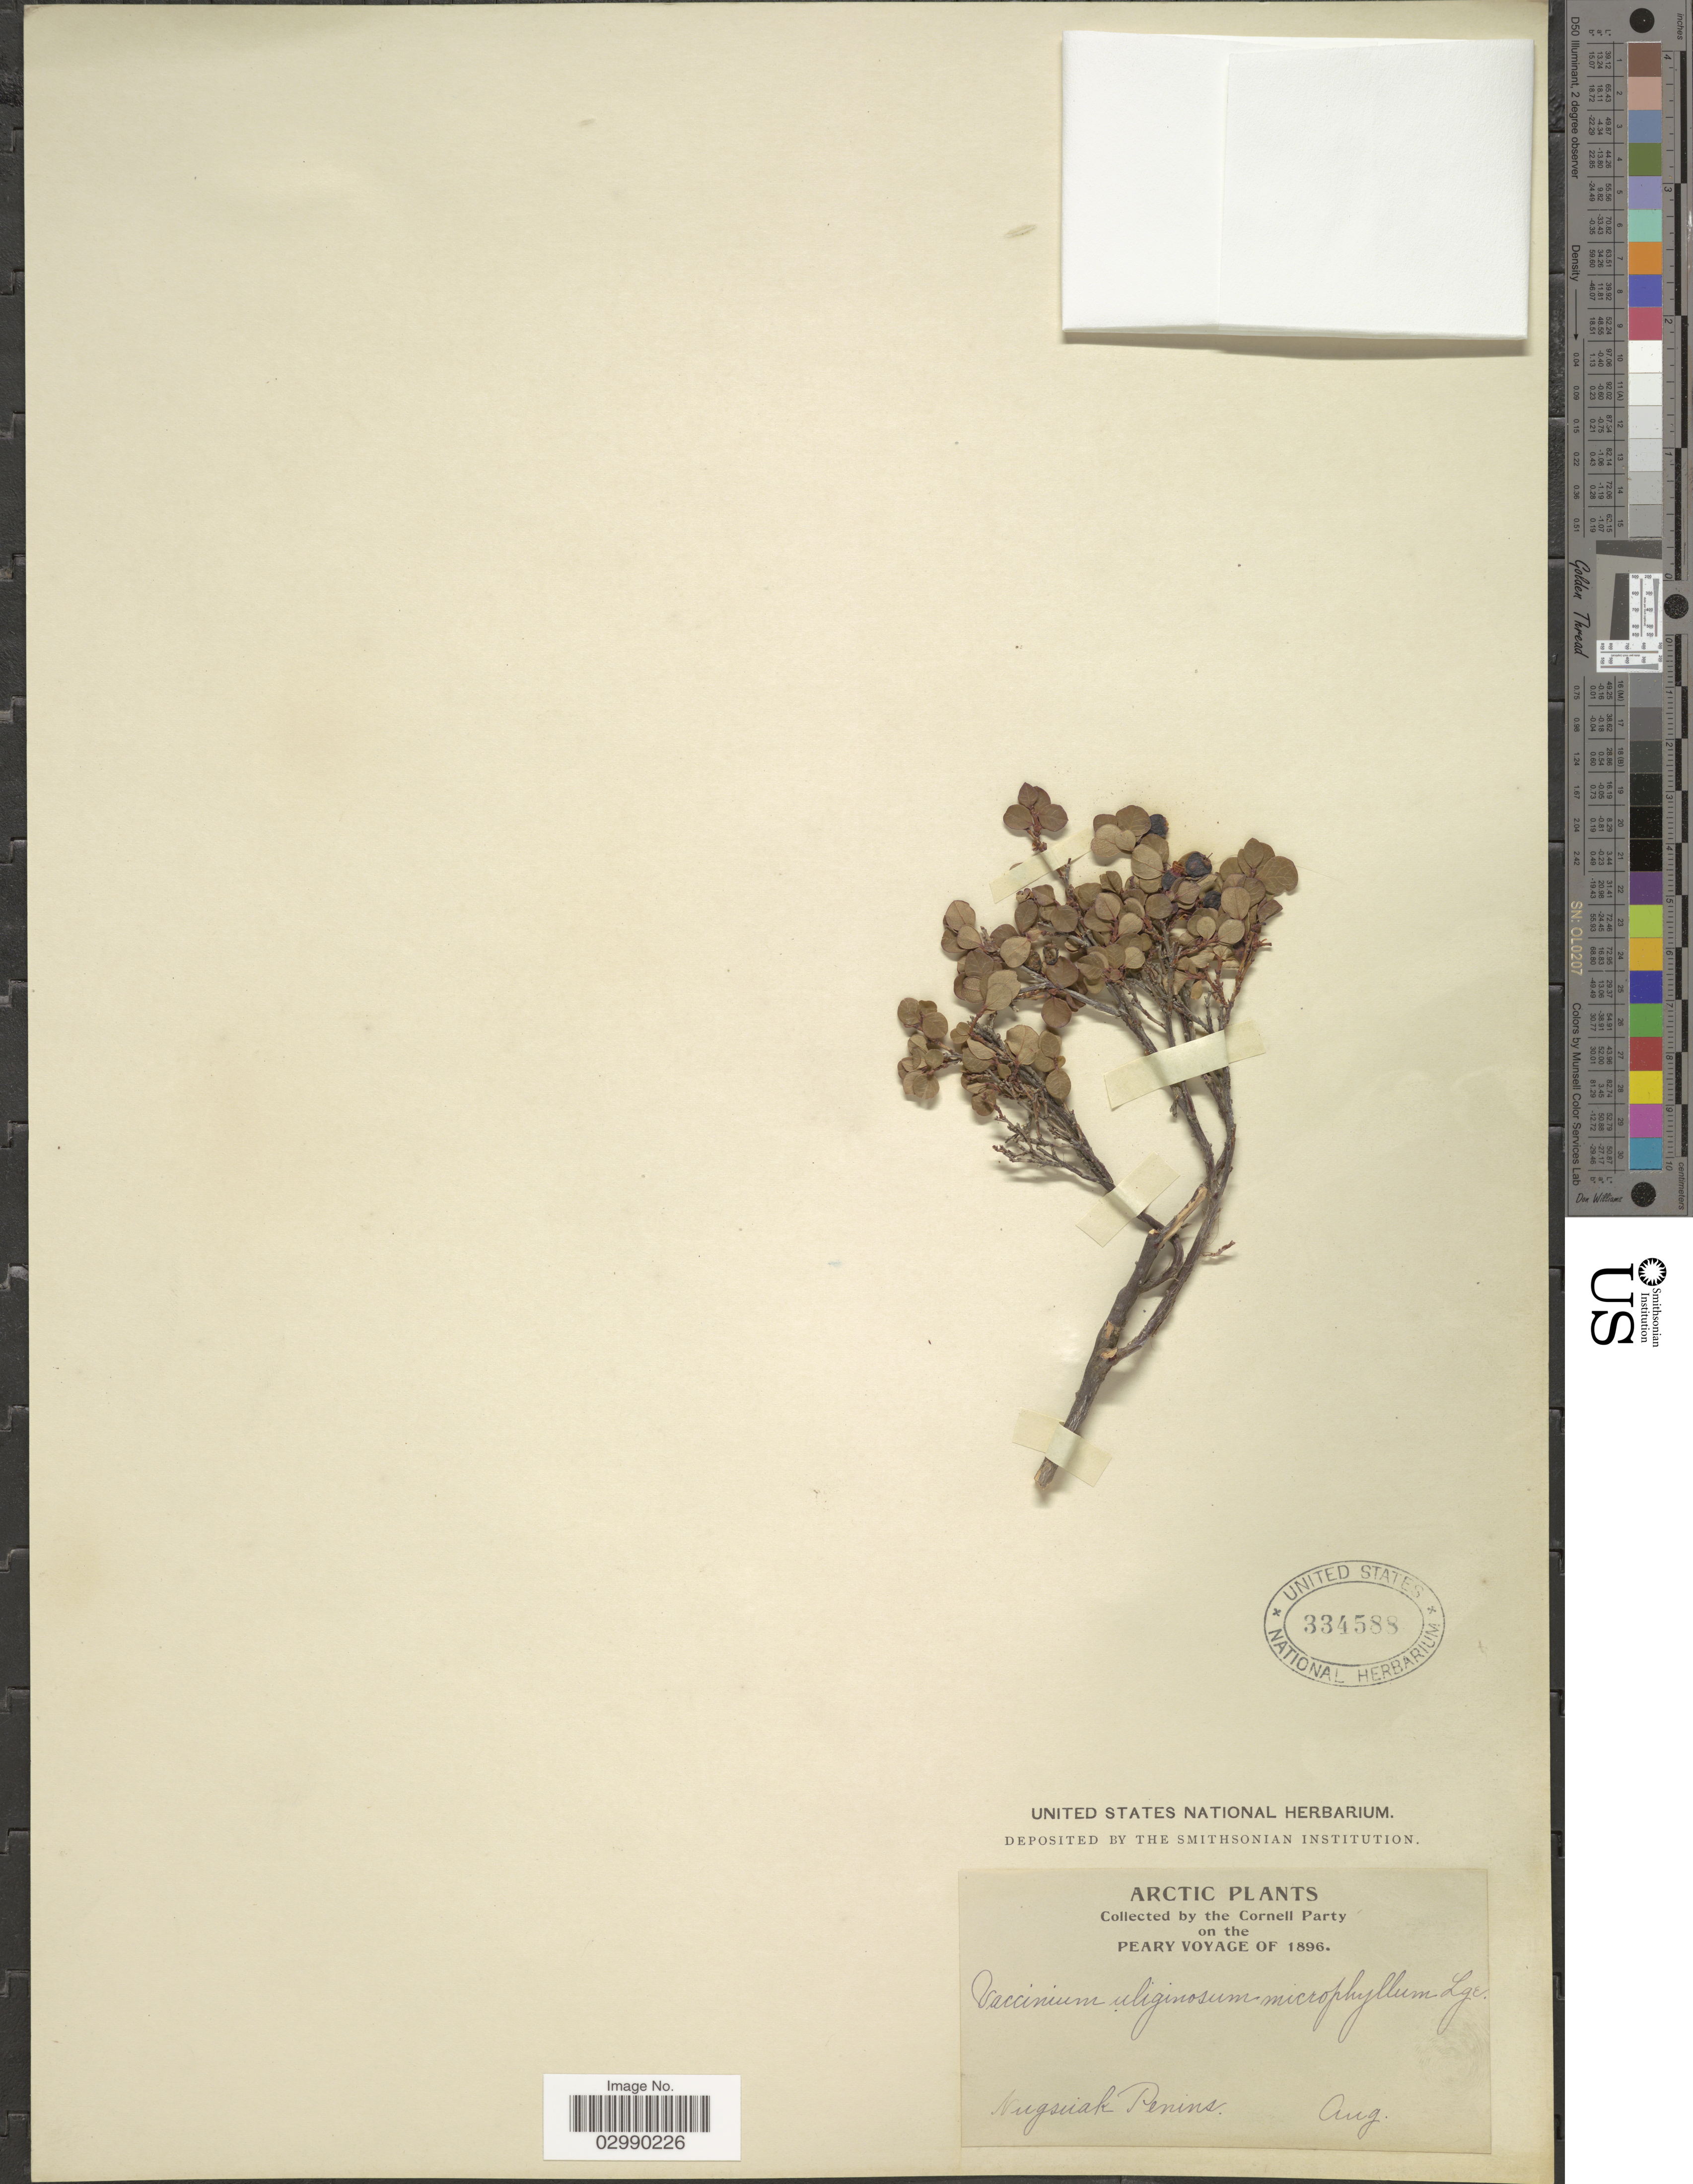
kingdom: Plantae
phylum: Tracheophyta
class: Magnoliopsida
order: Ericales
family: Ericaceae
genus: Vaccinium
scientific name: Vaccinium uliginosum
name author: L.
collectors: Cornell Party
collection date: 1896-08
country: Greenland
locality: Arctic, Peary, Nugsuak Penins.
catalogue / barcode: US 334588